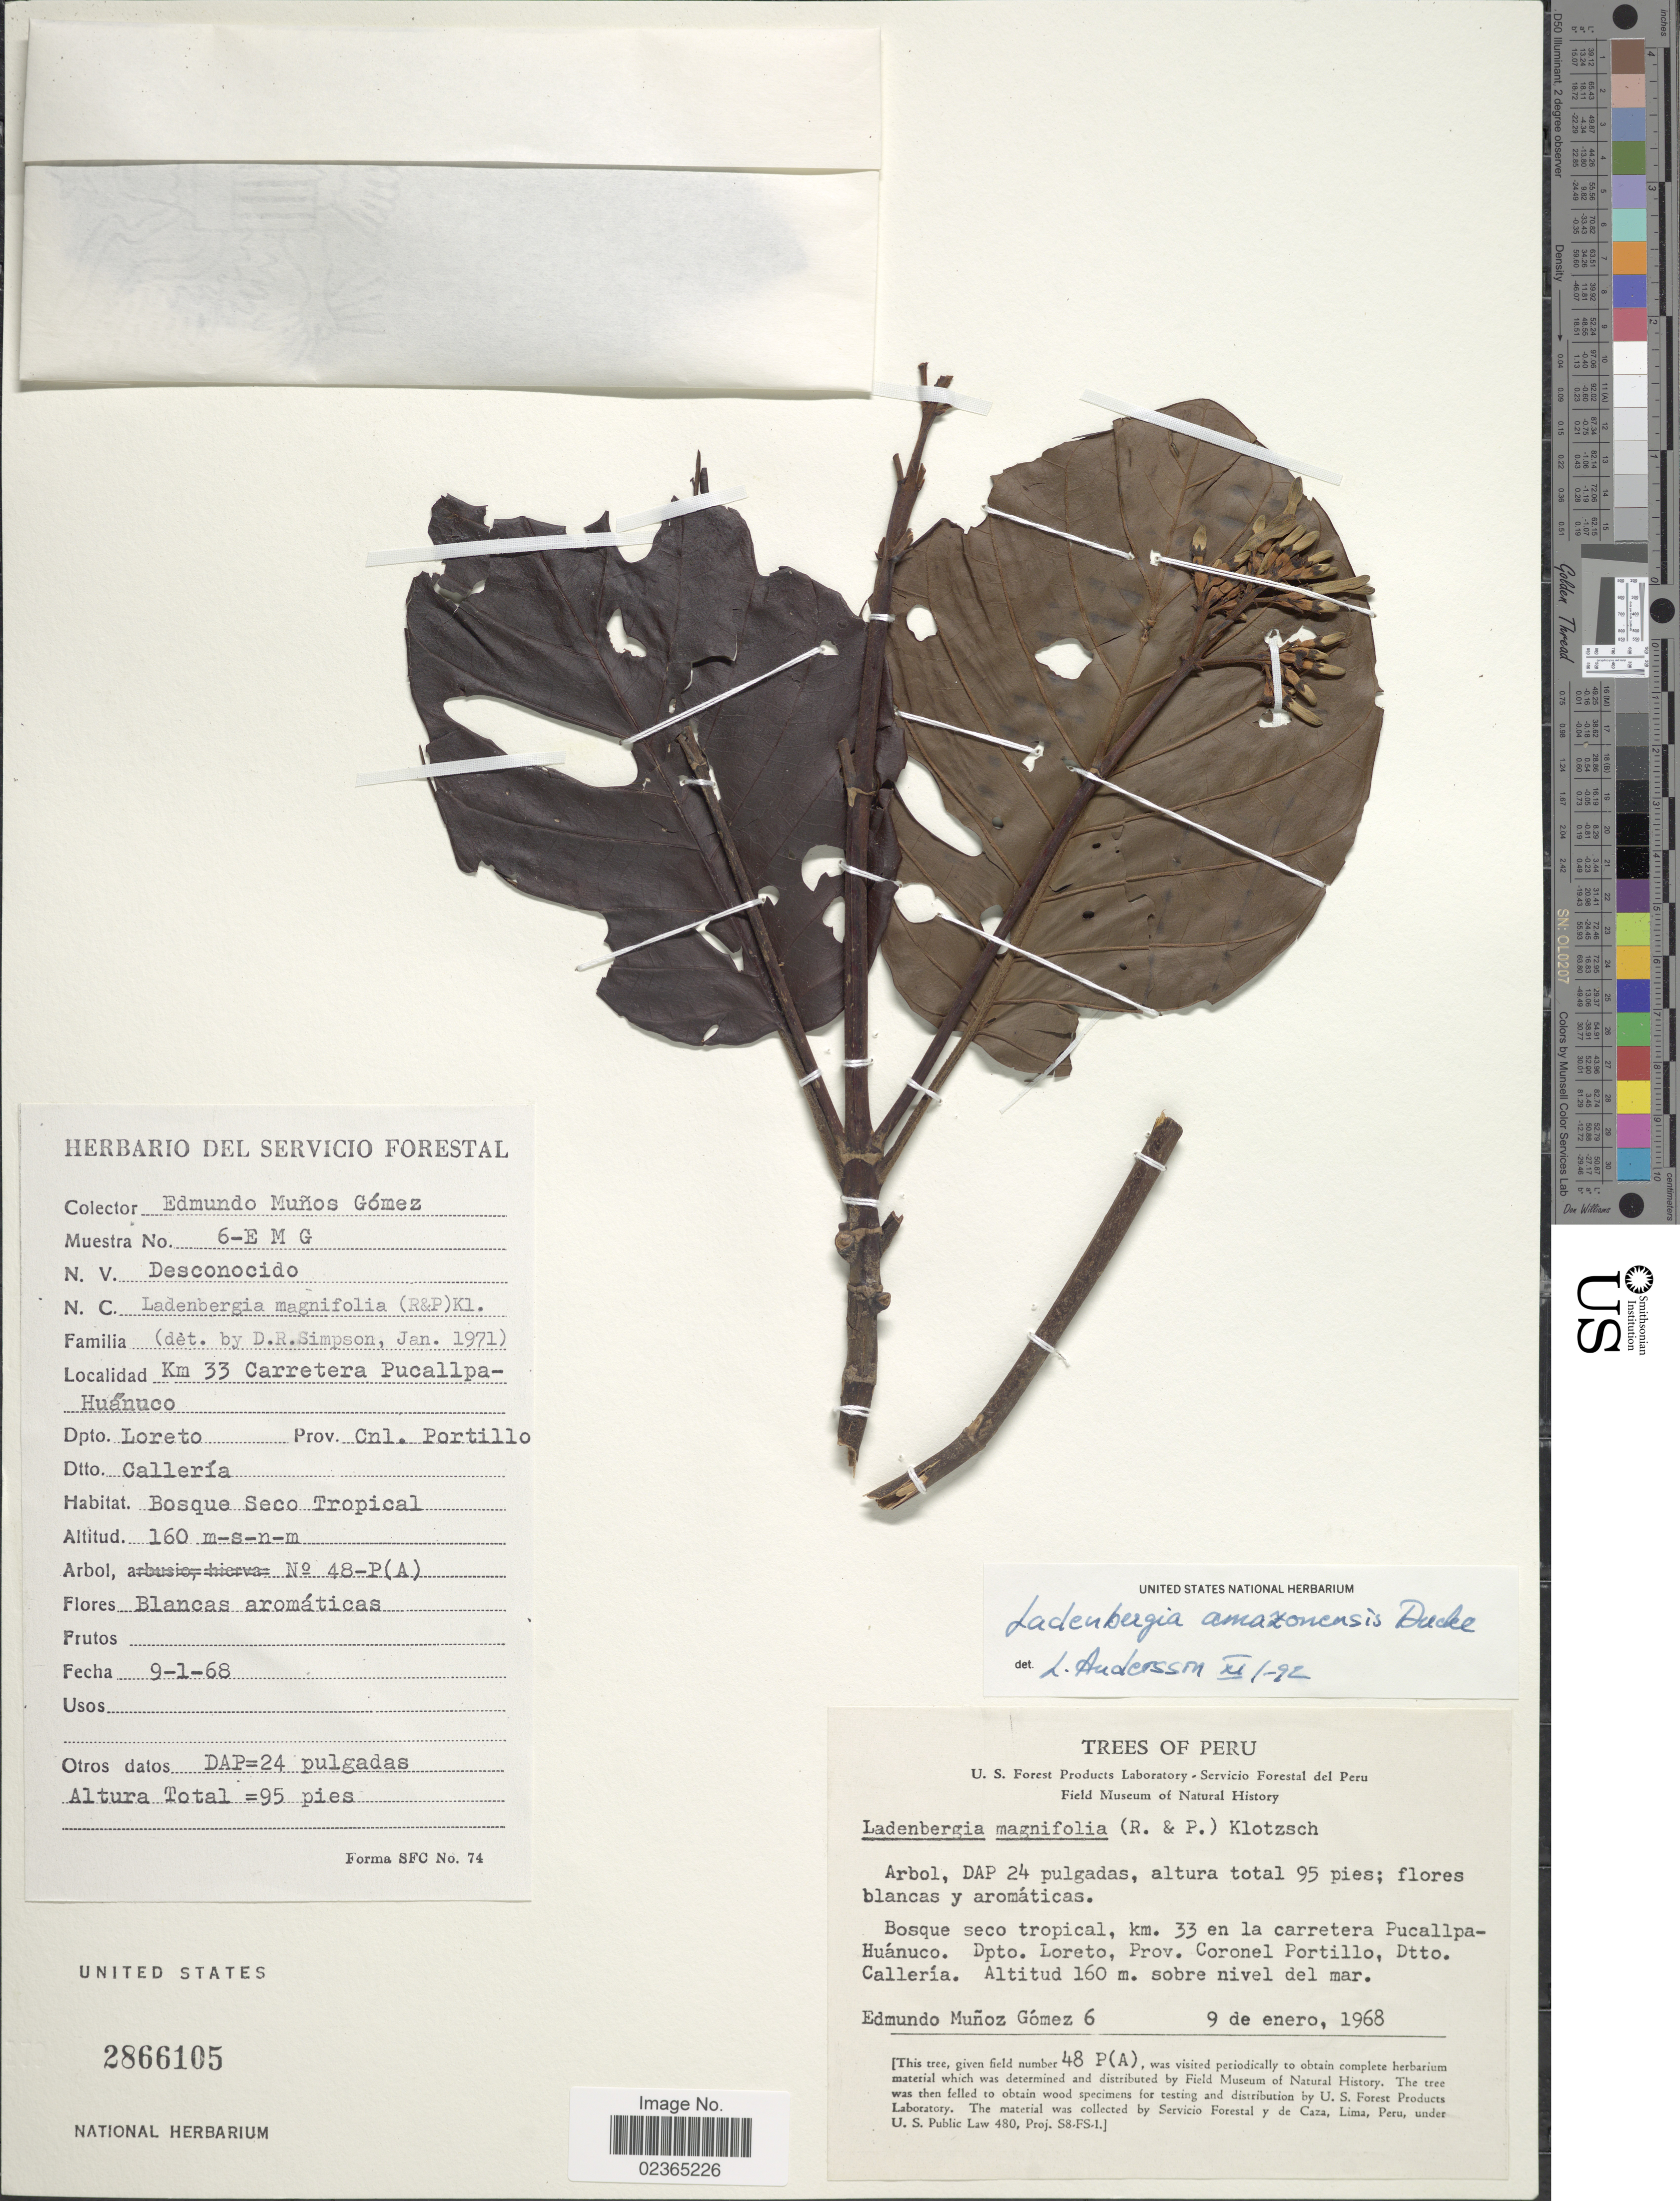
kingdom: Plantae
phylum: Tracheophyta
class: Magnoliopsida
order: Gentianales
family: Rubiaceae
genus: Ladenbergia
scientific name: Ladenbergia amazonensis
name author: Ducke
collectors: E. Munoz Gomez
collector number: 6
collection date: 1968-01-09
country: Peru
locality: Bosque seco tropical, km. 33 en la carretera Pucallpa-Huanuco. Dpto. Loreto, Prov. Coronel Portillo, Dtto. Calleria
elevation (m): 160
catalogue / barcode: US 2866105